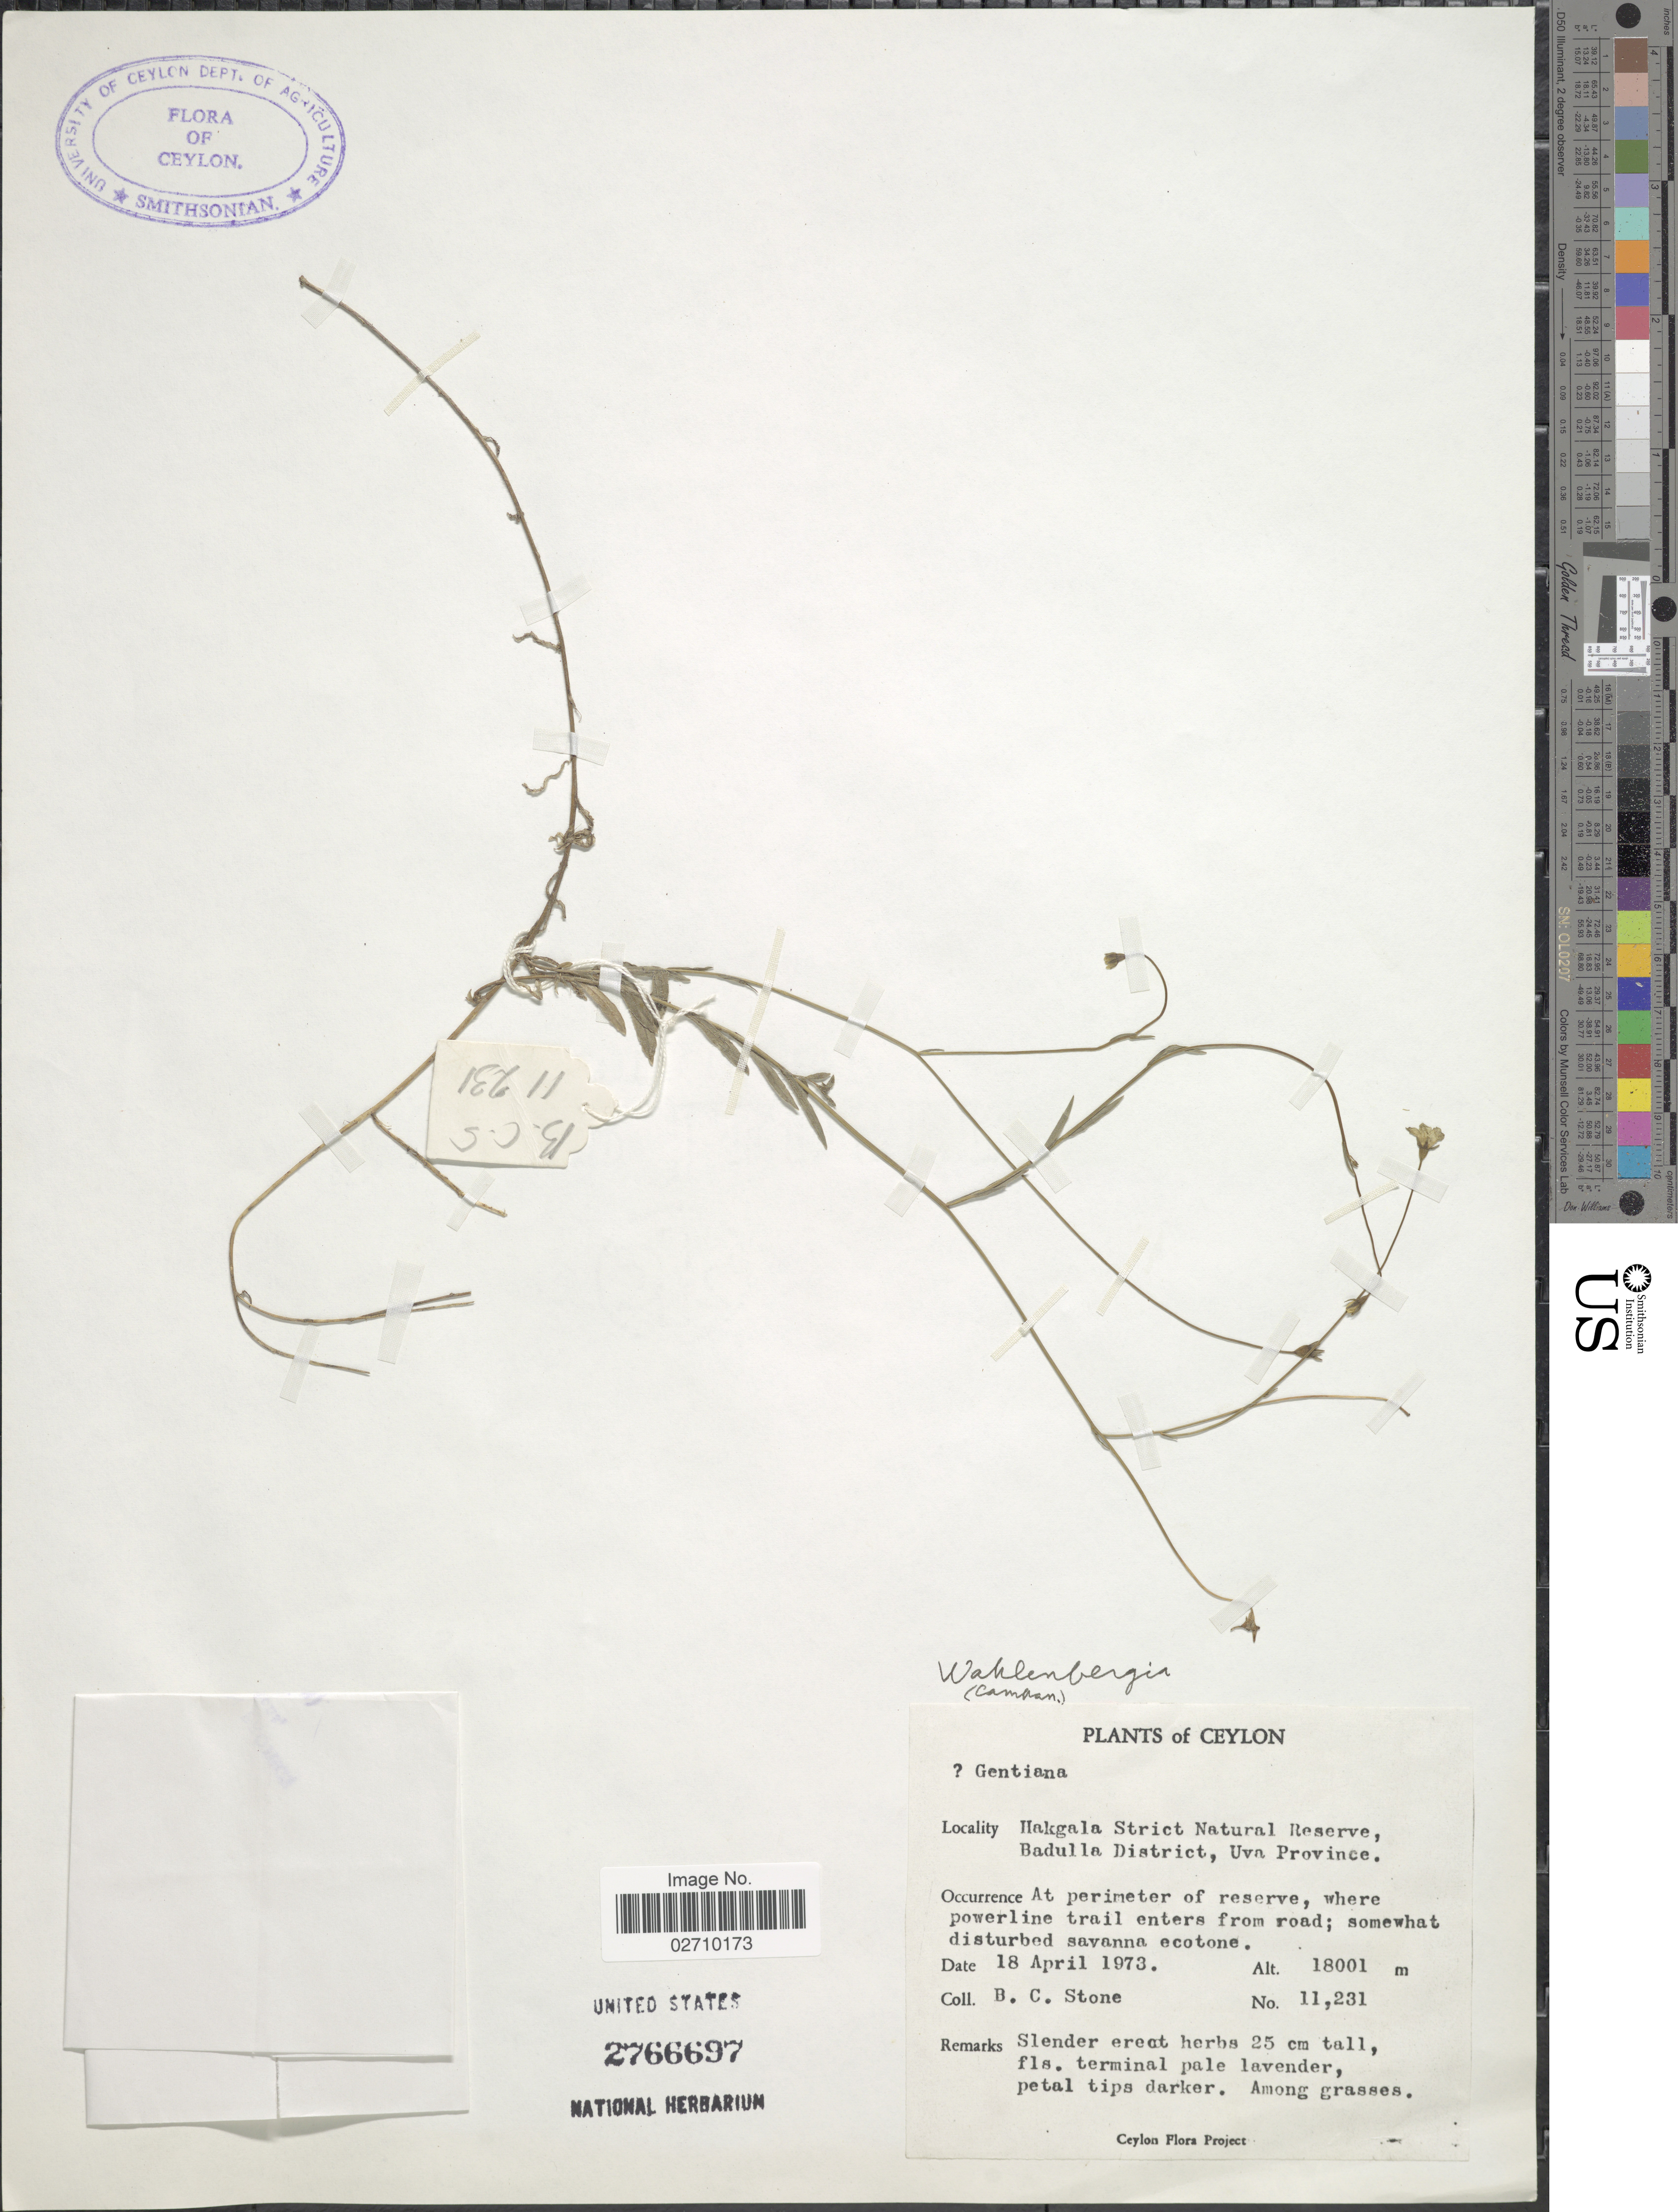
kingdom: Plantae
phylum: Tracheophyta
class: Magnoliopsida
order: Asterales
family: Campanulaceae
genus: Wahlenbergia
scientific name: Wahlenbergia sp.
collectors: B. C. Stone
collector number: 11231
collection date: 1973-04-18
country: Sri Lanka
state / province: Uva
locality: Ceylon. Hakgala Strict Natural Reserve, Badulla District.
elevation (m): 18001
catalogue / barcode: US 2766697